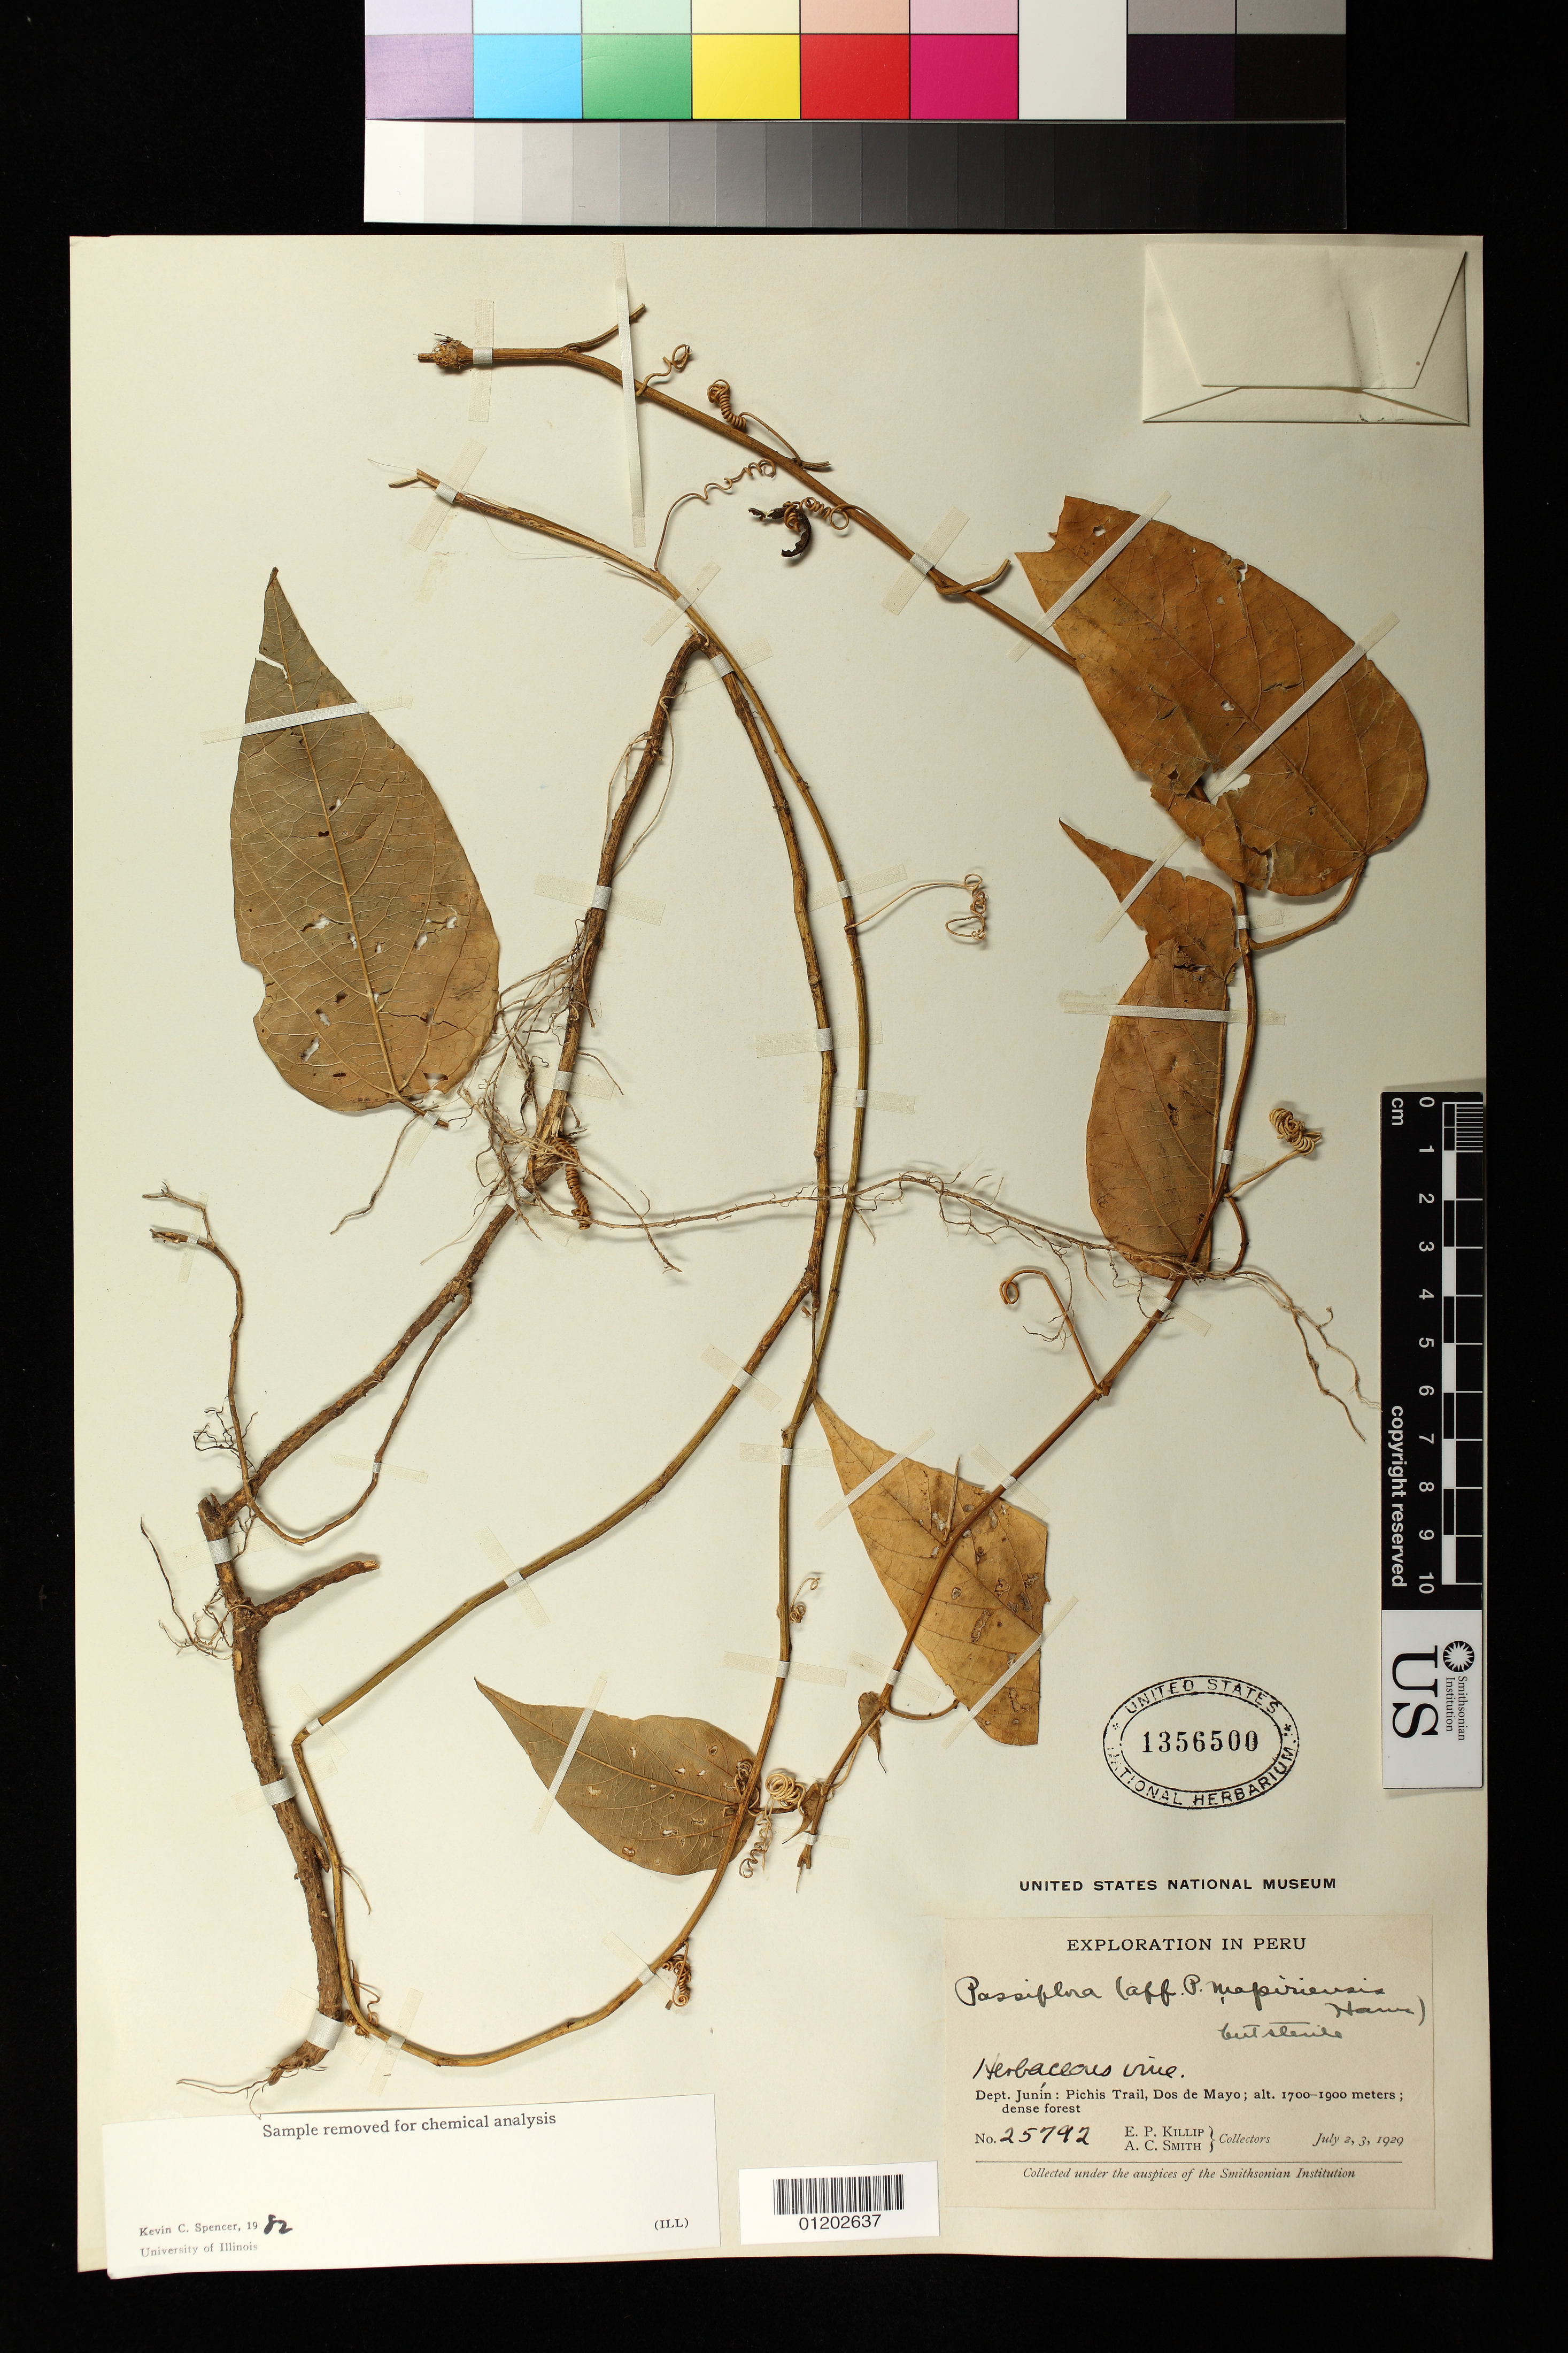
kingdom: Plantae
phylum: Tracheophyta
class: Magnoliopsida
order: Malpighiales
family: Passifloraceae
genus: Passiflora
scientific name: Passiflora mapiriensis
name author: Harms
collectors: E. P. Killip & A. C. Smith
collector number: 25792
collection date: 1929-07-02/1929-07-03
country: Peru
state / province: Junín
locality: Pichis Trail, Dos de Mayo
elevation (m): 1700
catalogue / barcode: US 1356500